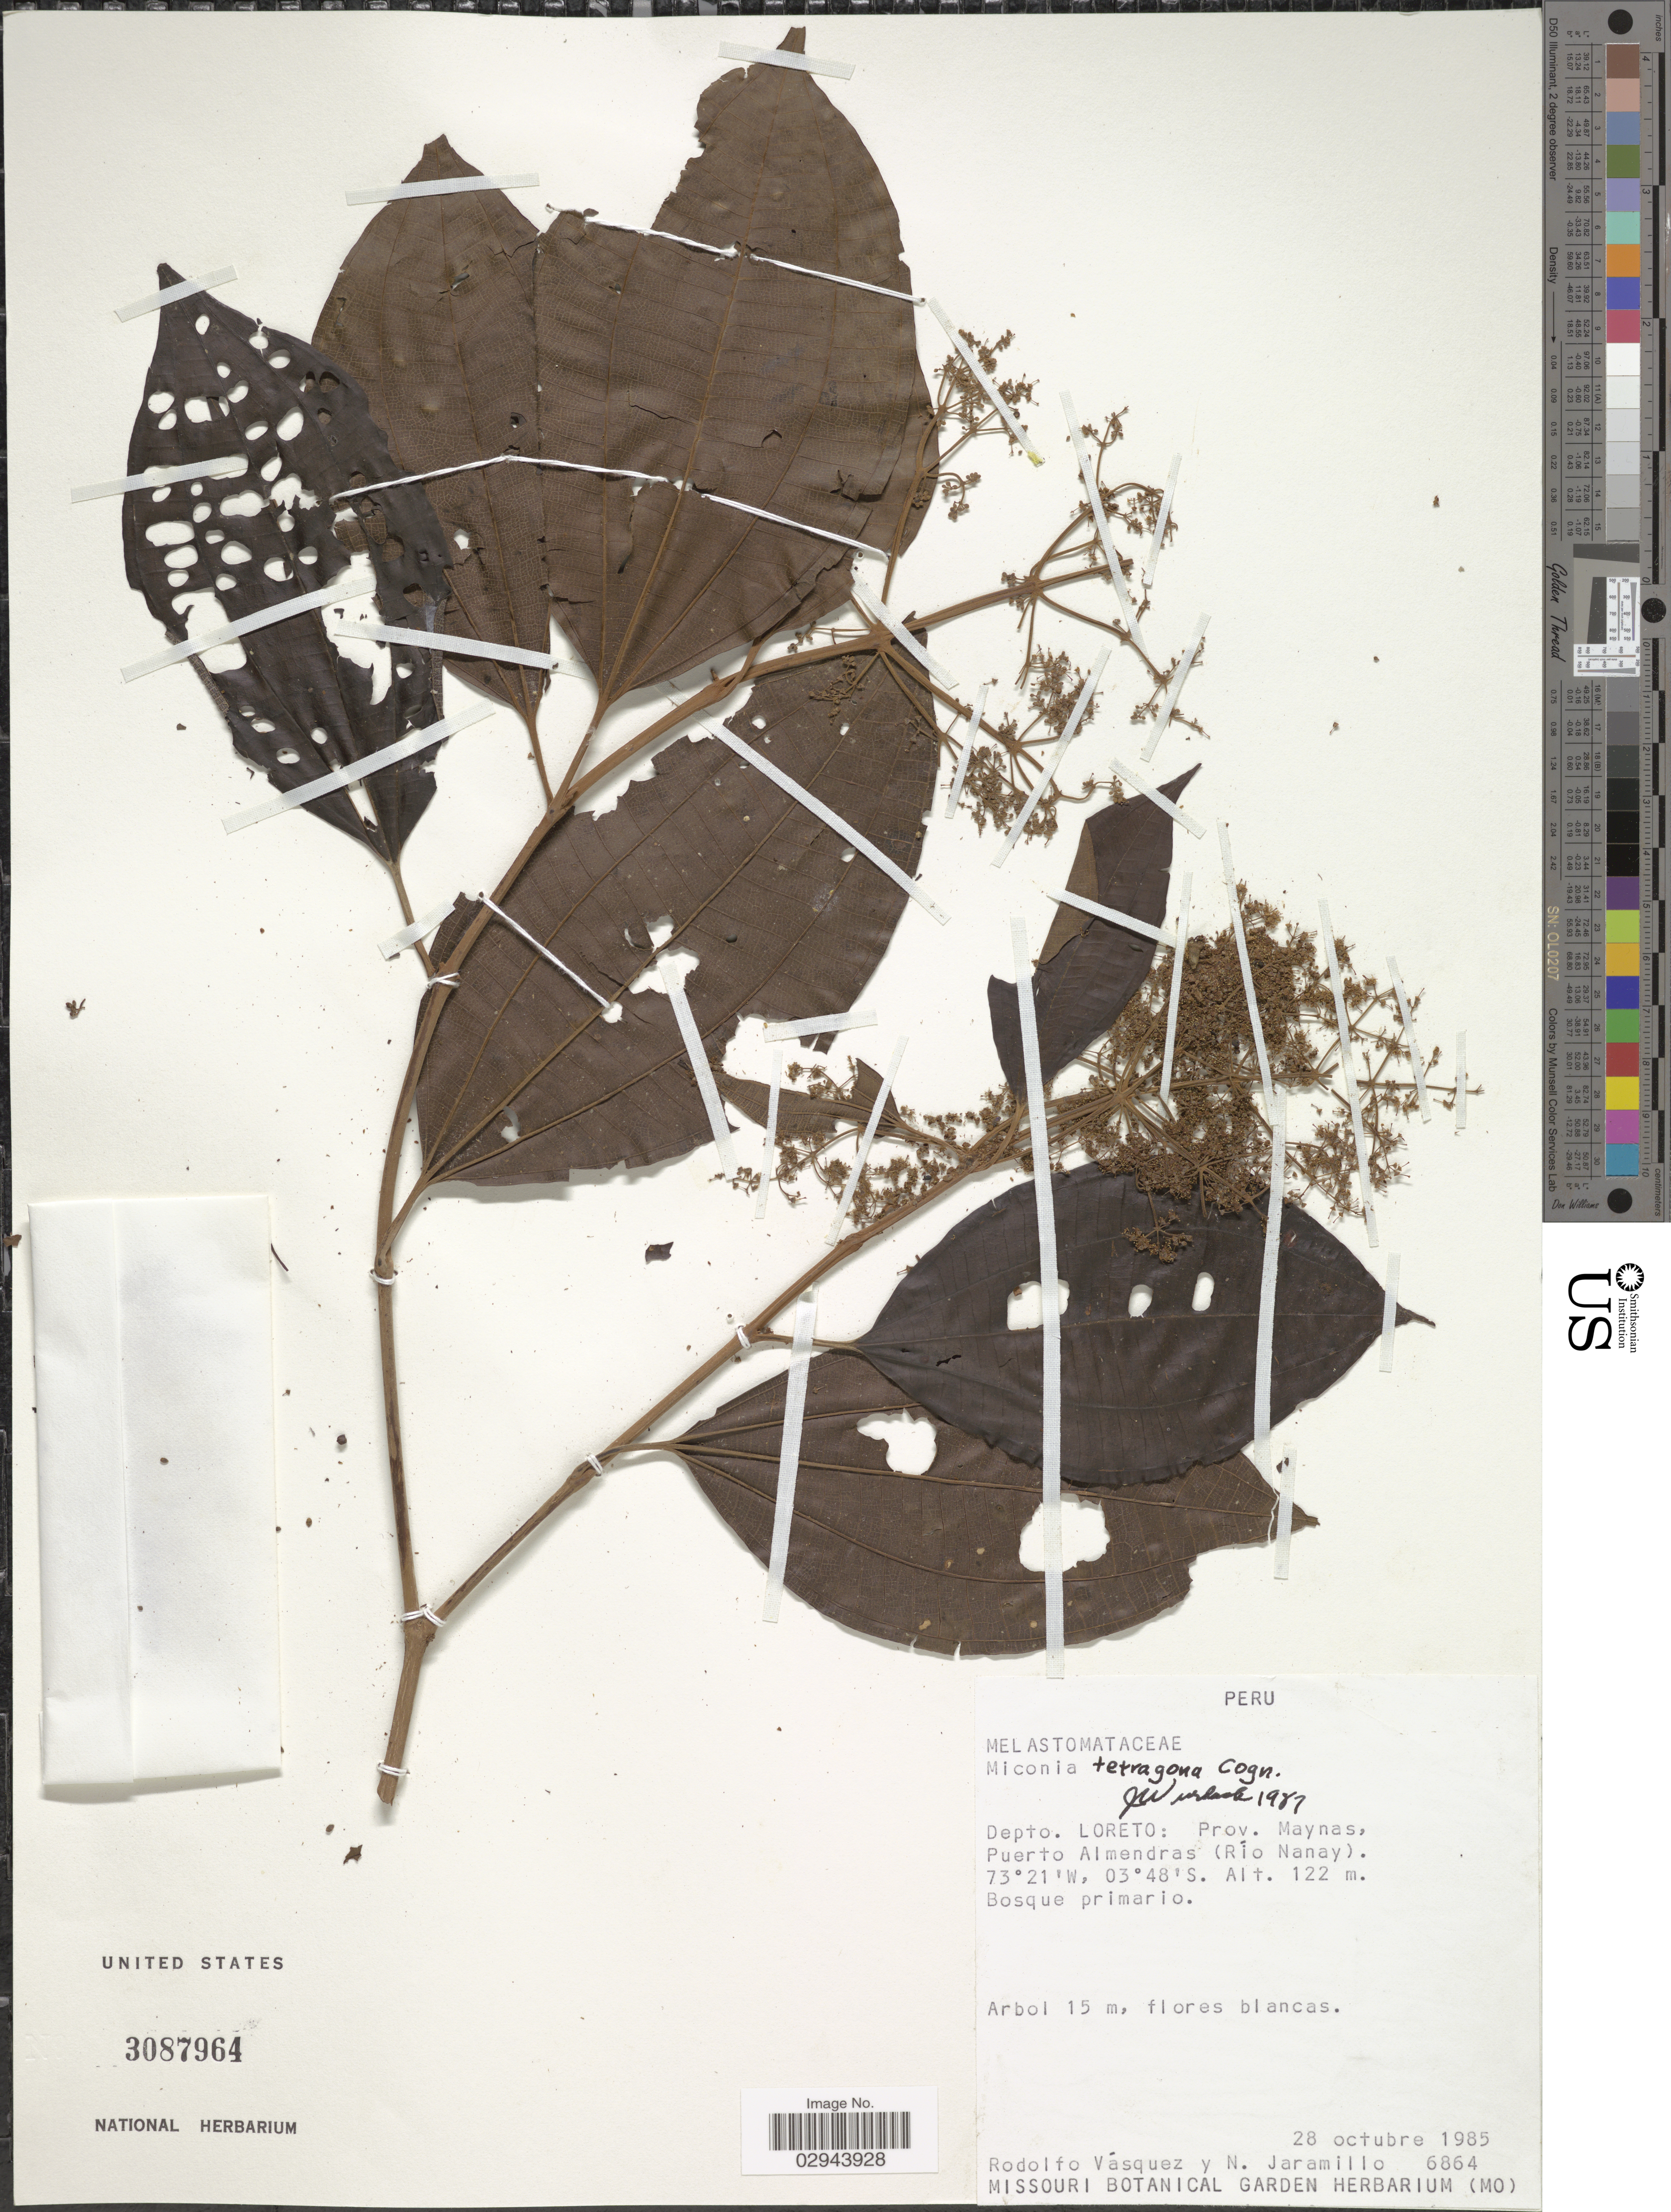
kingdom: Plantae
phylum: Tracheophyta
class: Magnoliopsida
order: Myrtales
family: Melastomataceae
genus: Miconia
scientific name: Miconia tetragona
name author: Cogn.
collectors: R. Vásquez & N. Jaramillo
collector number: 6864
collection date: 1985-10-28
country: Peru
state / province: Loreto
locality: Depto. Loreto, Prov. Maynas, Puerto Almendras (Río Nanay).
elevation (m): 122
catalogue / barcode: US 3087964